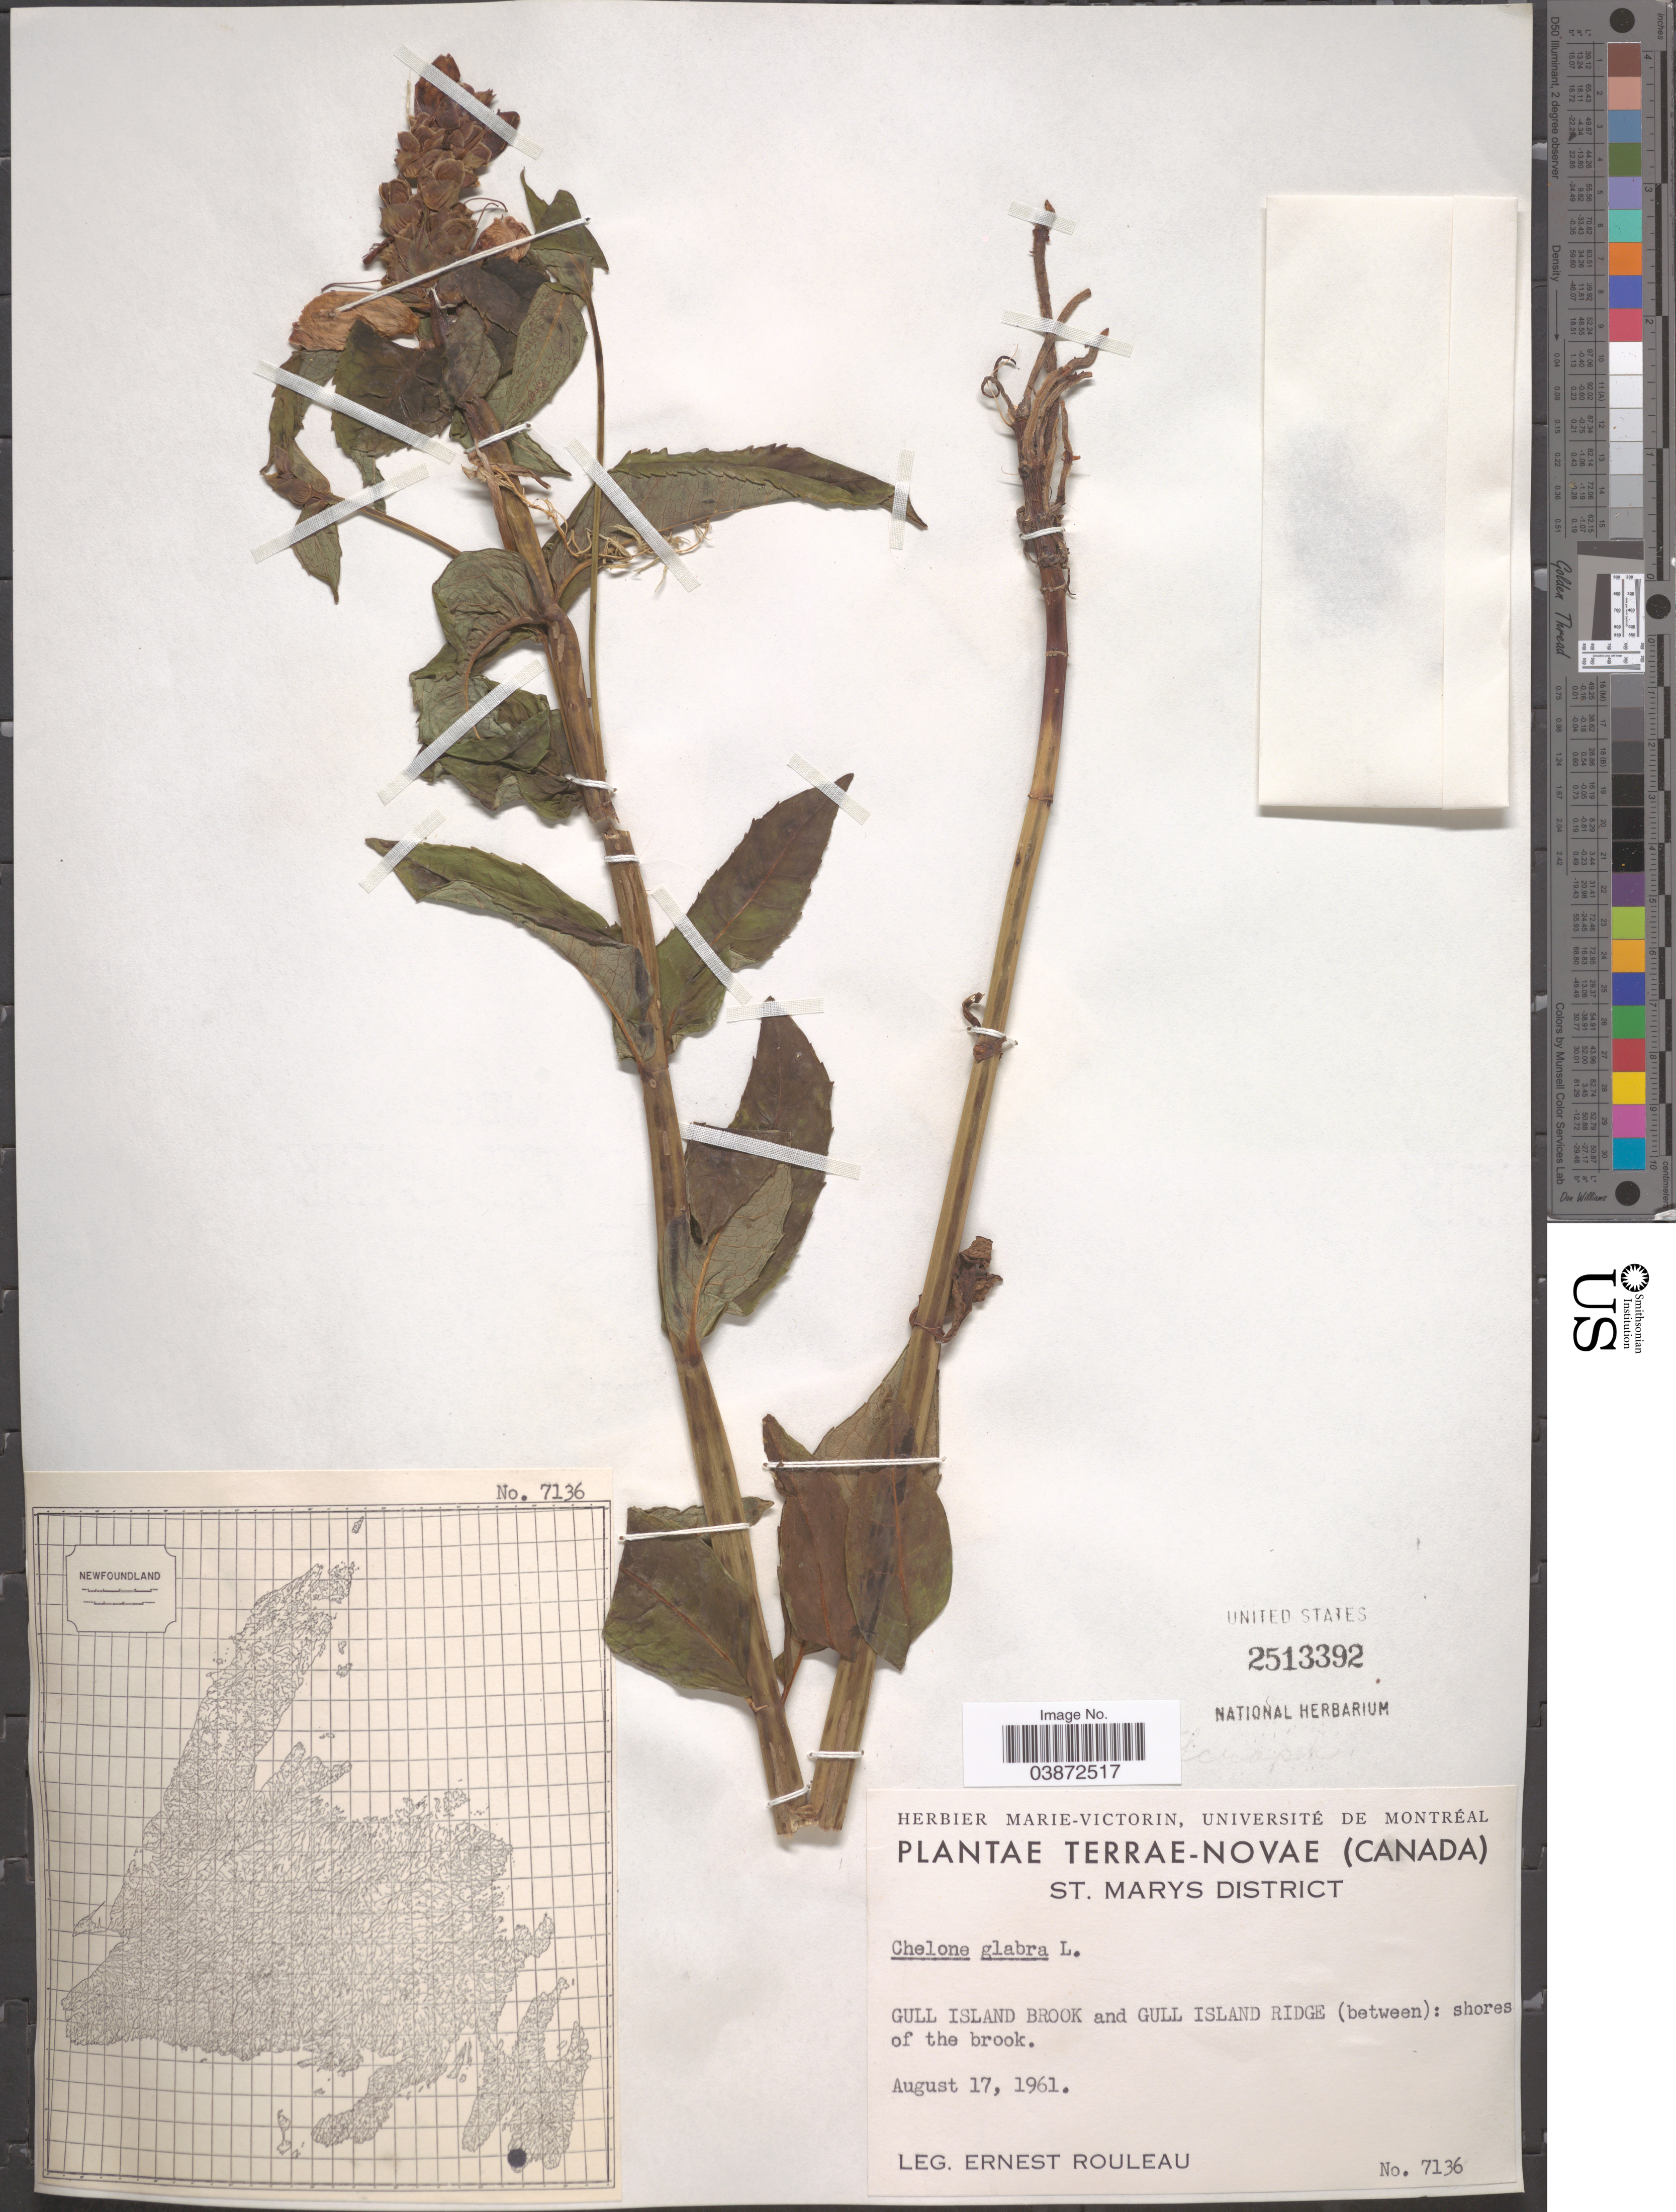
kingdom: Plantae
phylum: Tracheophyta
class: Magnoliopsida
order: Lamiales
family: Plantaginaceae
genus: Chelone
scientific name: Chelone glabra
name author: L.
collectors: J. Rouleau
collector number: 7136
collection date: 1961-08-17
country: Canada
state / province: Newfoundland and Labrador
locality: Terrae-Novae. St. Marys District. Gull Island Brook and Gull Island Ridge (between).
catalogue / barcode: US 2513392